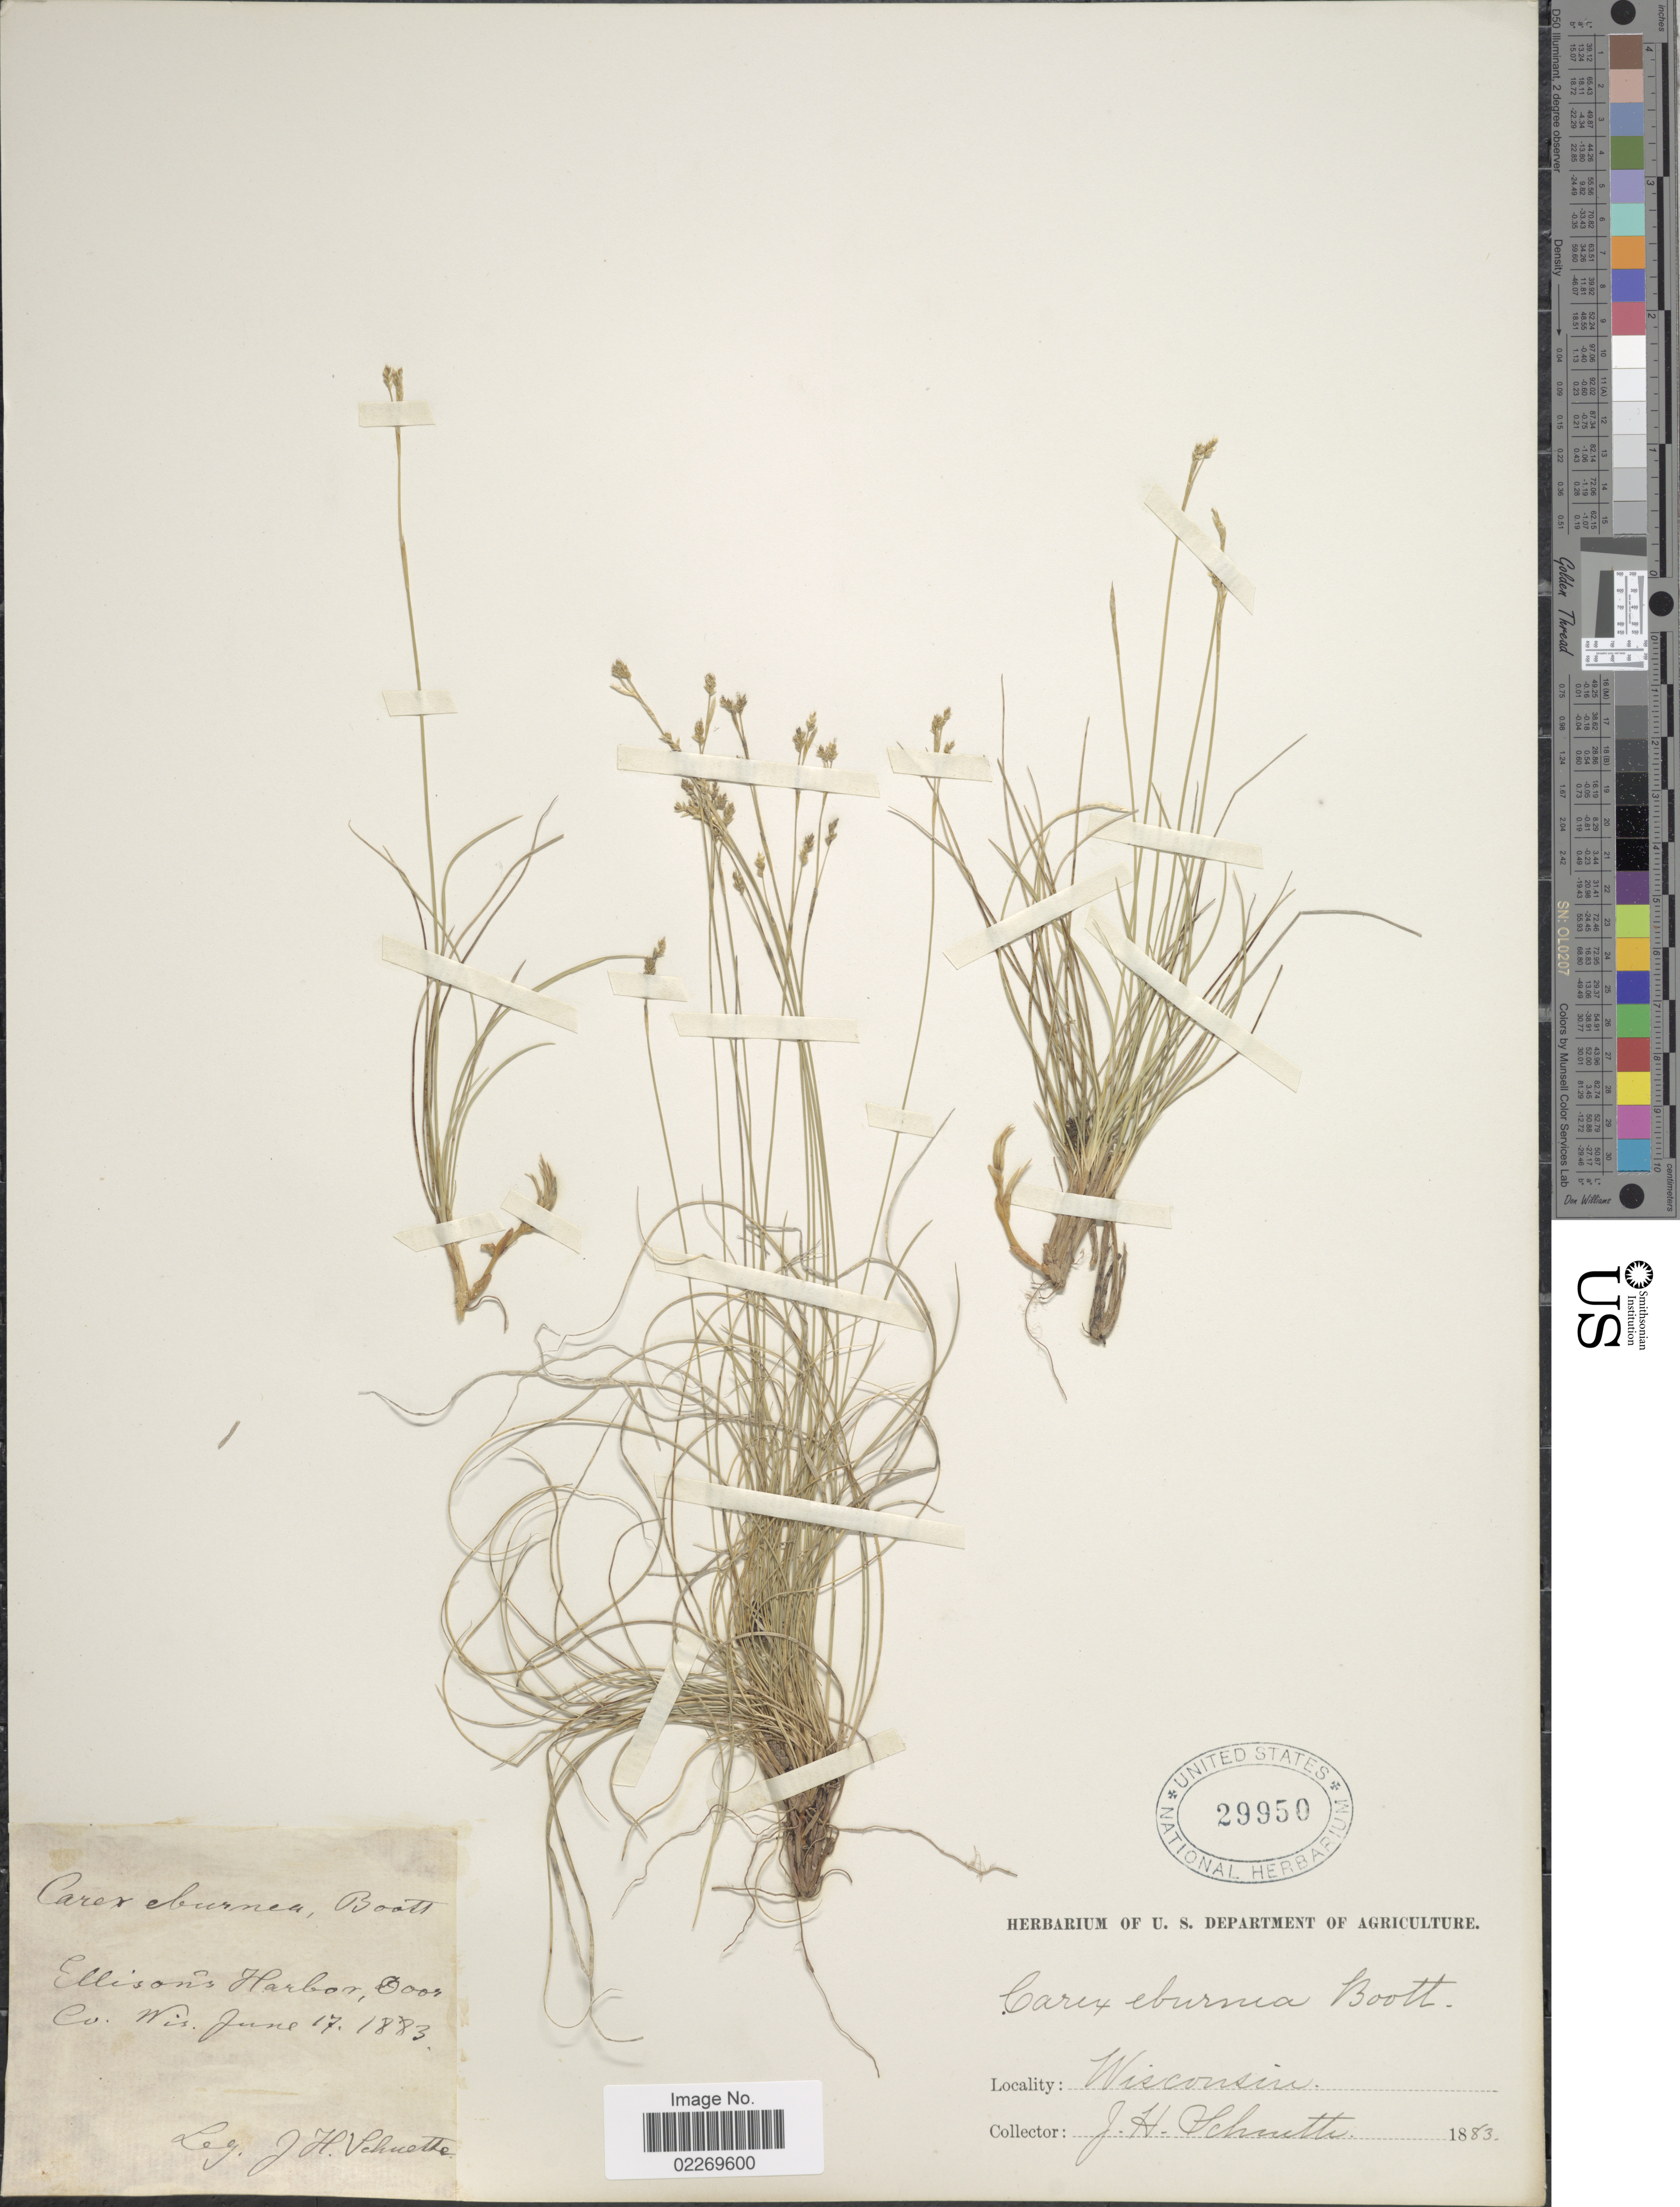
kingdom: Plantae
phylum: Tracheophyta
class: Liliopsida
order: Poales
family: Cyperaceae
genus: Carex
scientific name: Carex eburnea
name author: Boott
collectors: J. H. Schuette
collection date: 1883-06-17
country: United States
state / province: Wisconsin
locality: Ellison' s Harbor, Door Co.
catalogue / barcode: US 29950